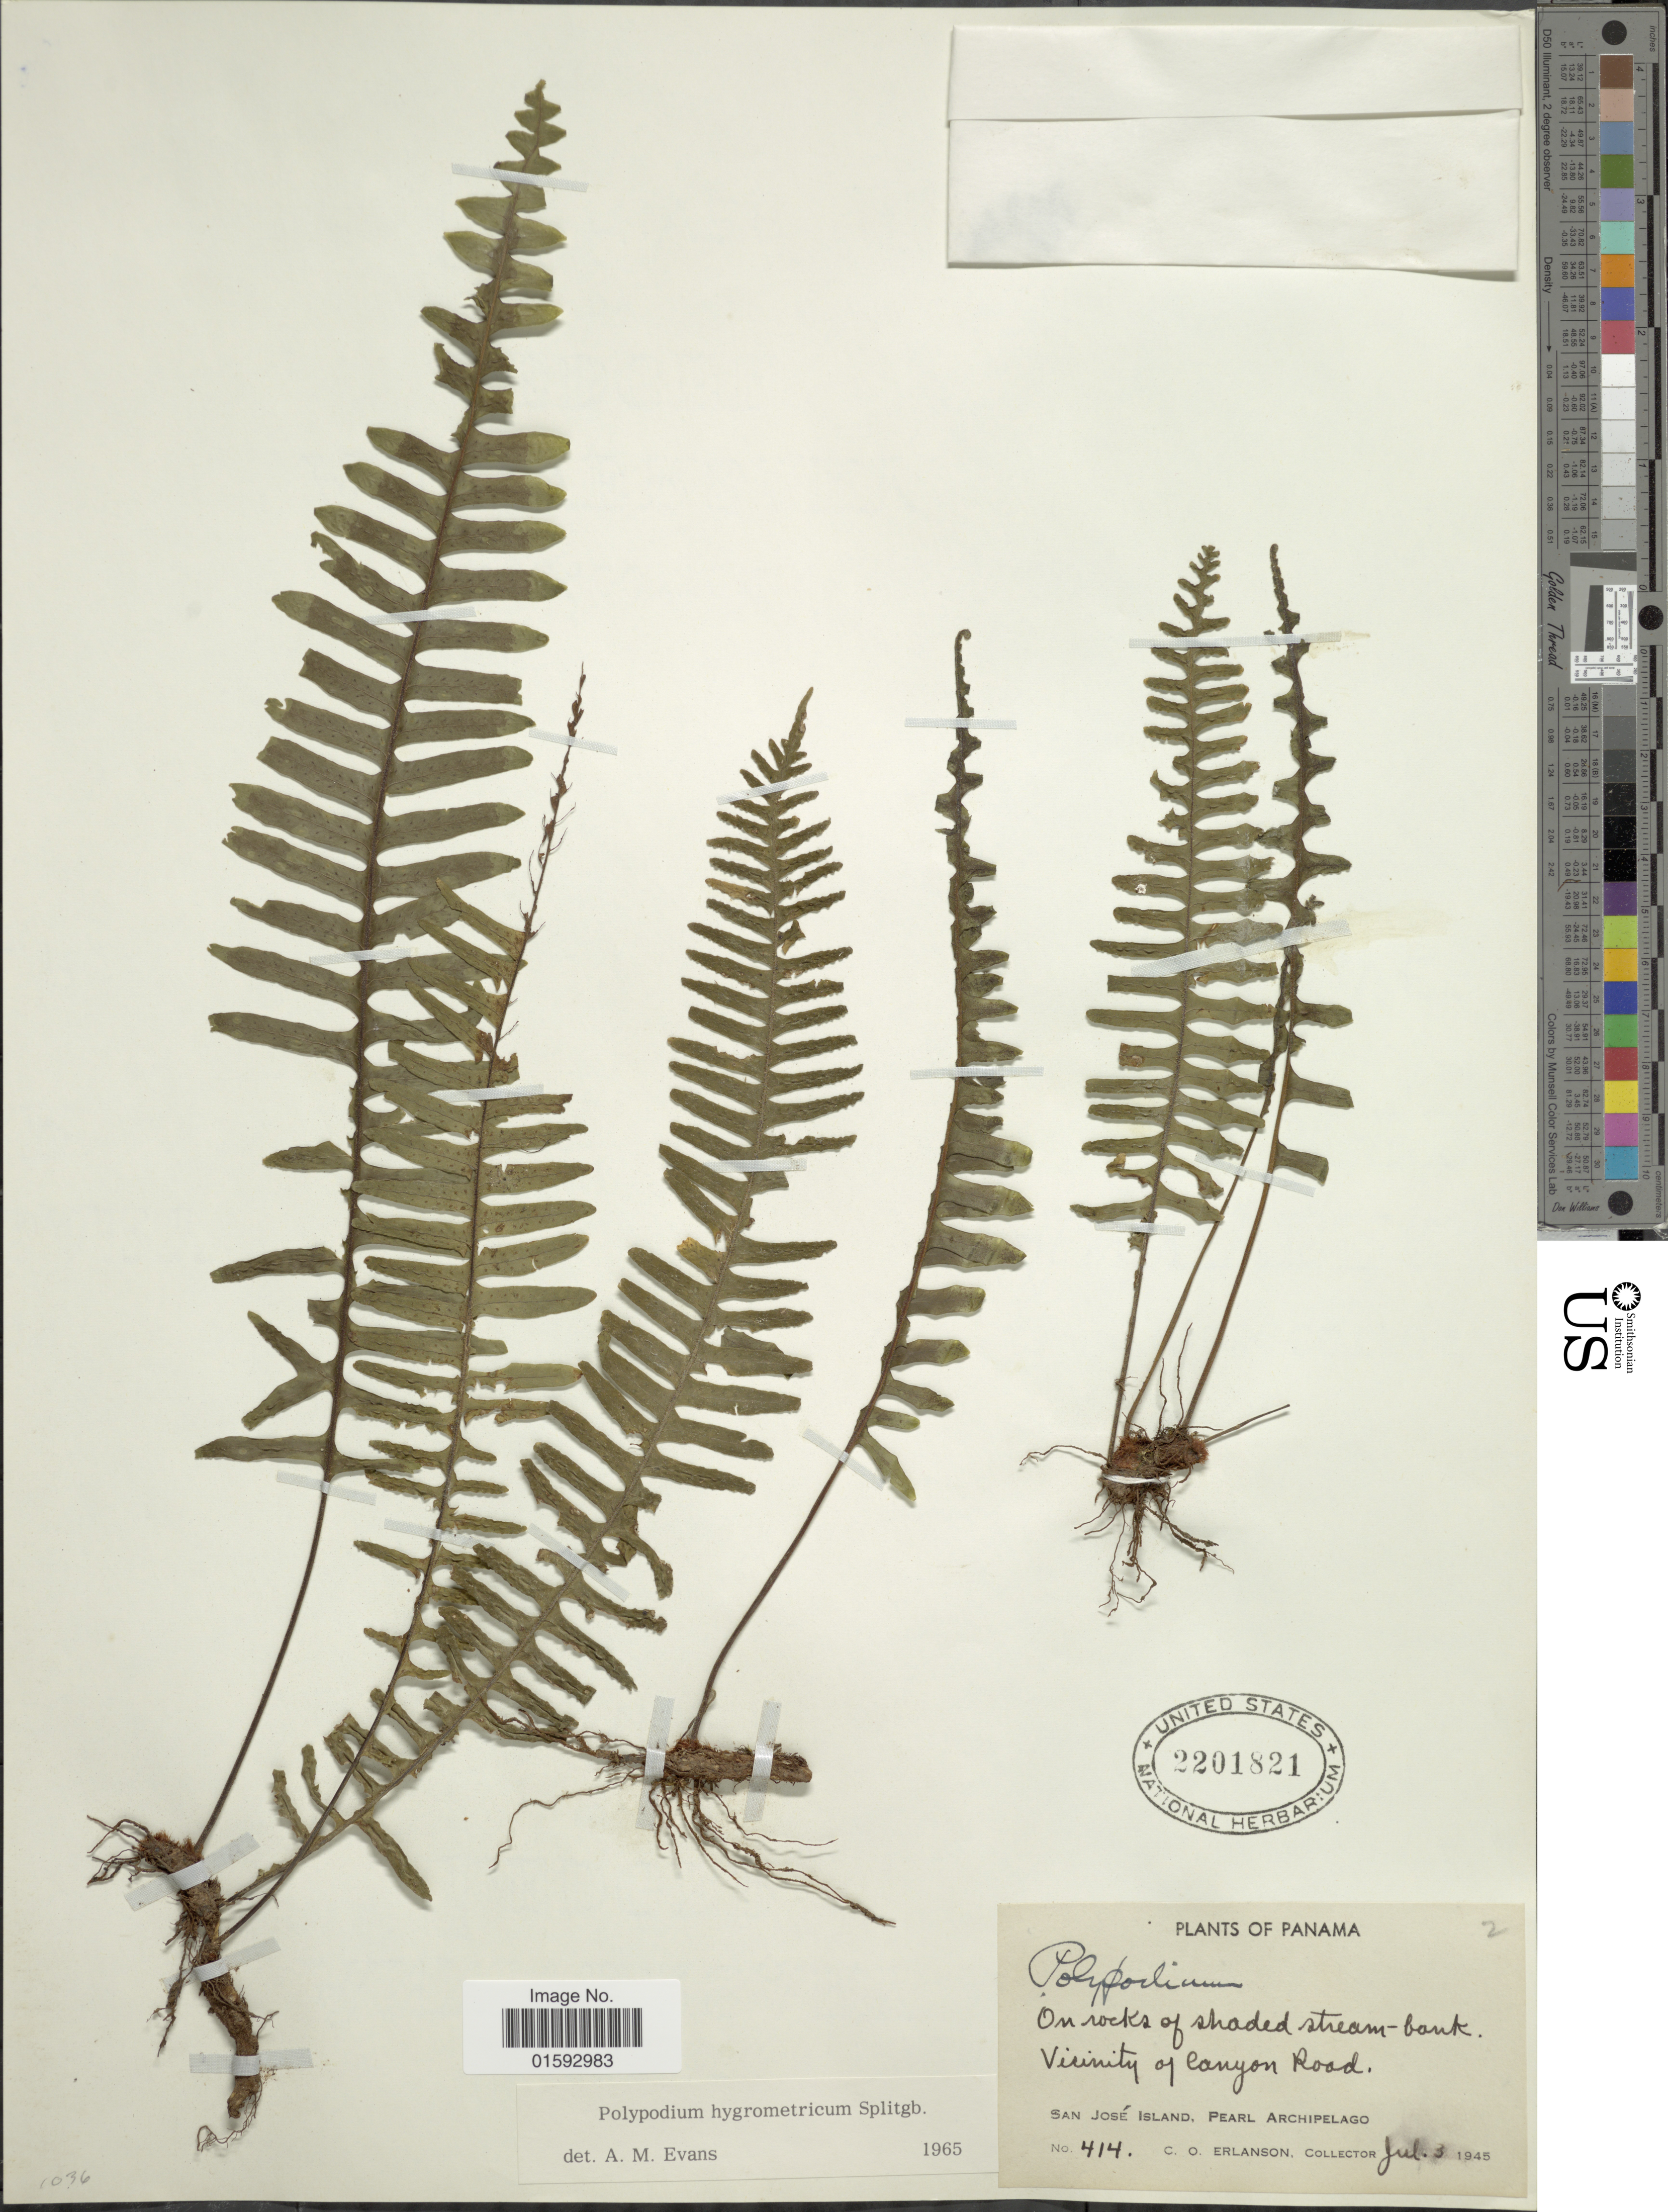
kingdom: Plantae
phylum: Tracheophyta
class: Polypodiopsida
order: Polypodiales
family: Polypodiaceae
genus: Pecluma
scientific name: Pecluma hygrometrica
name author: (Splitg.) M.G. Price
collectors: C. O. Erlanson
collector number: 414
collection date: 1945-07-03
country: Panama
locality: On rocks of shaded stream bank. Vicinity of Canyon Road. San Jose Island, Pearl Archipelago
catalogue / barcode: US 2201821